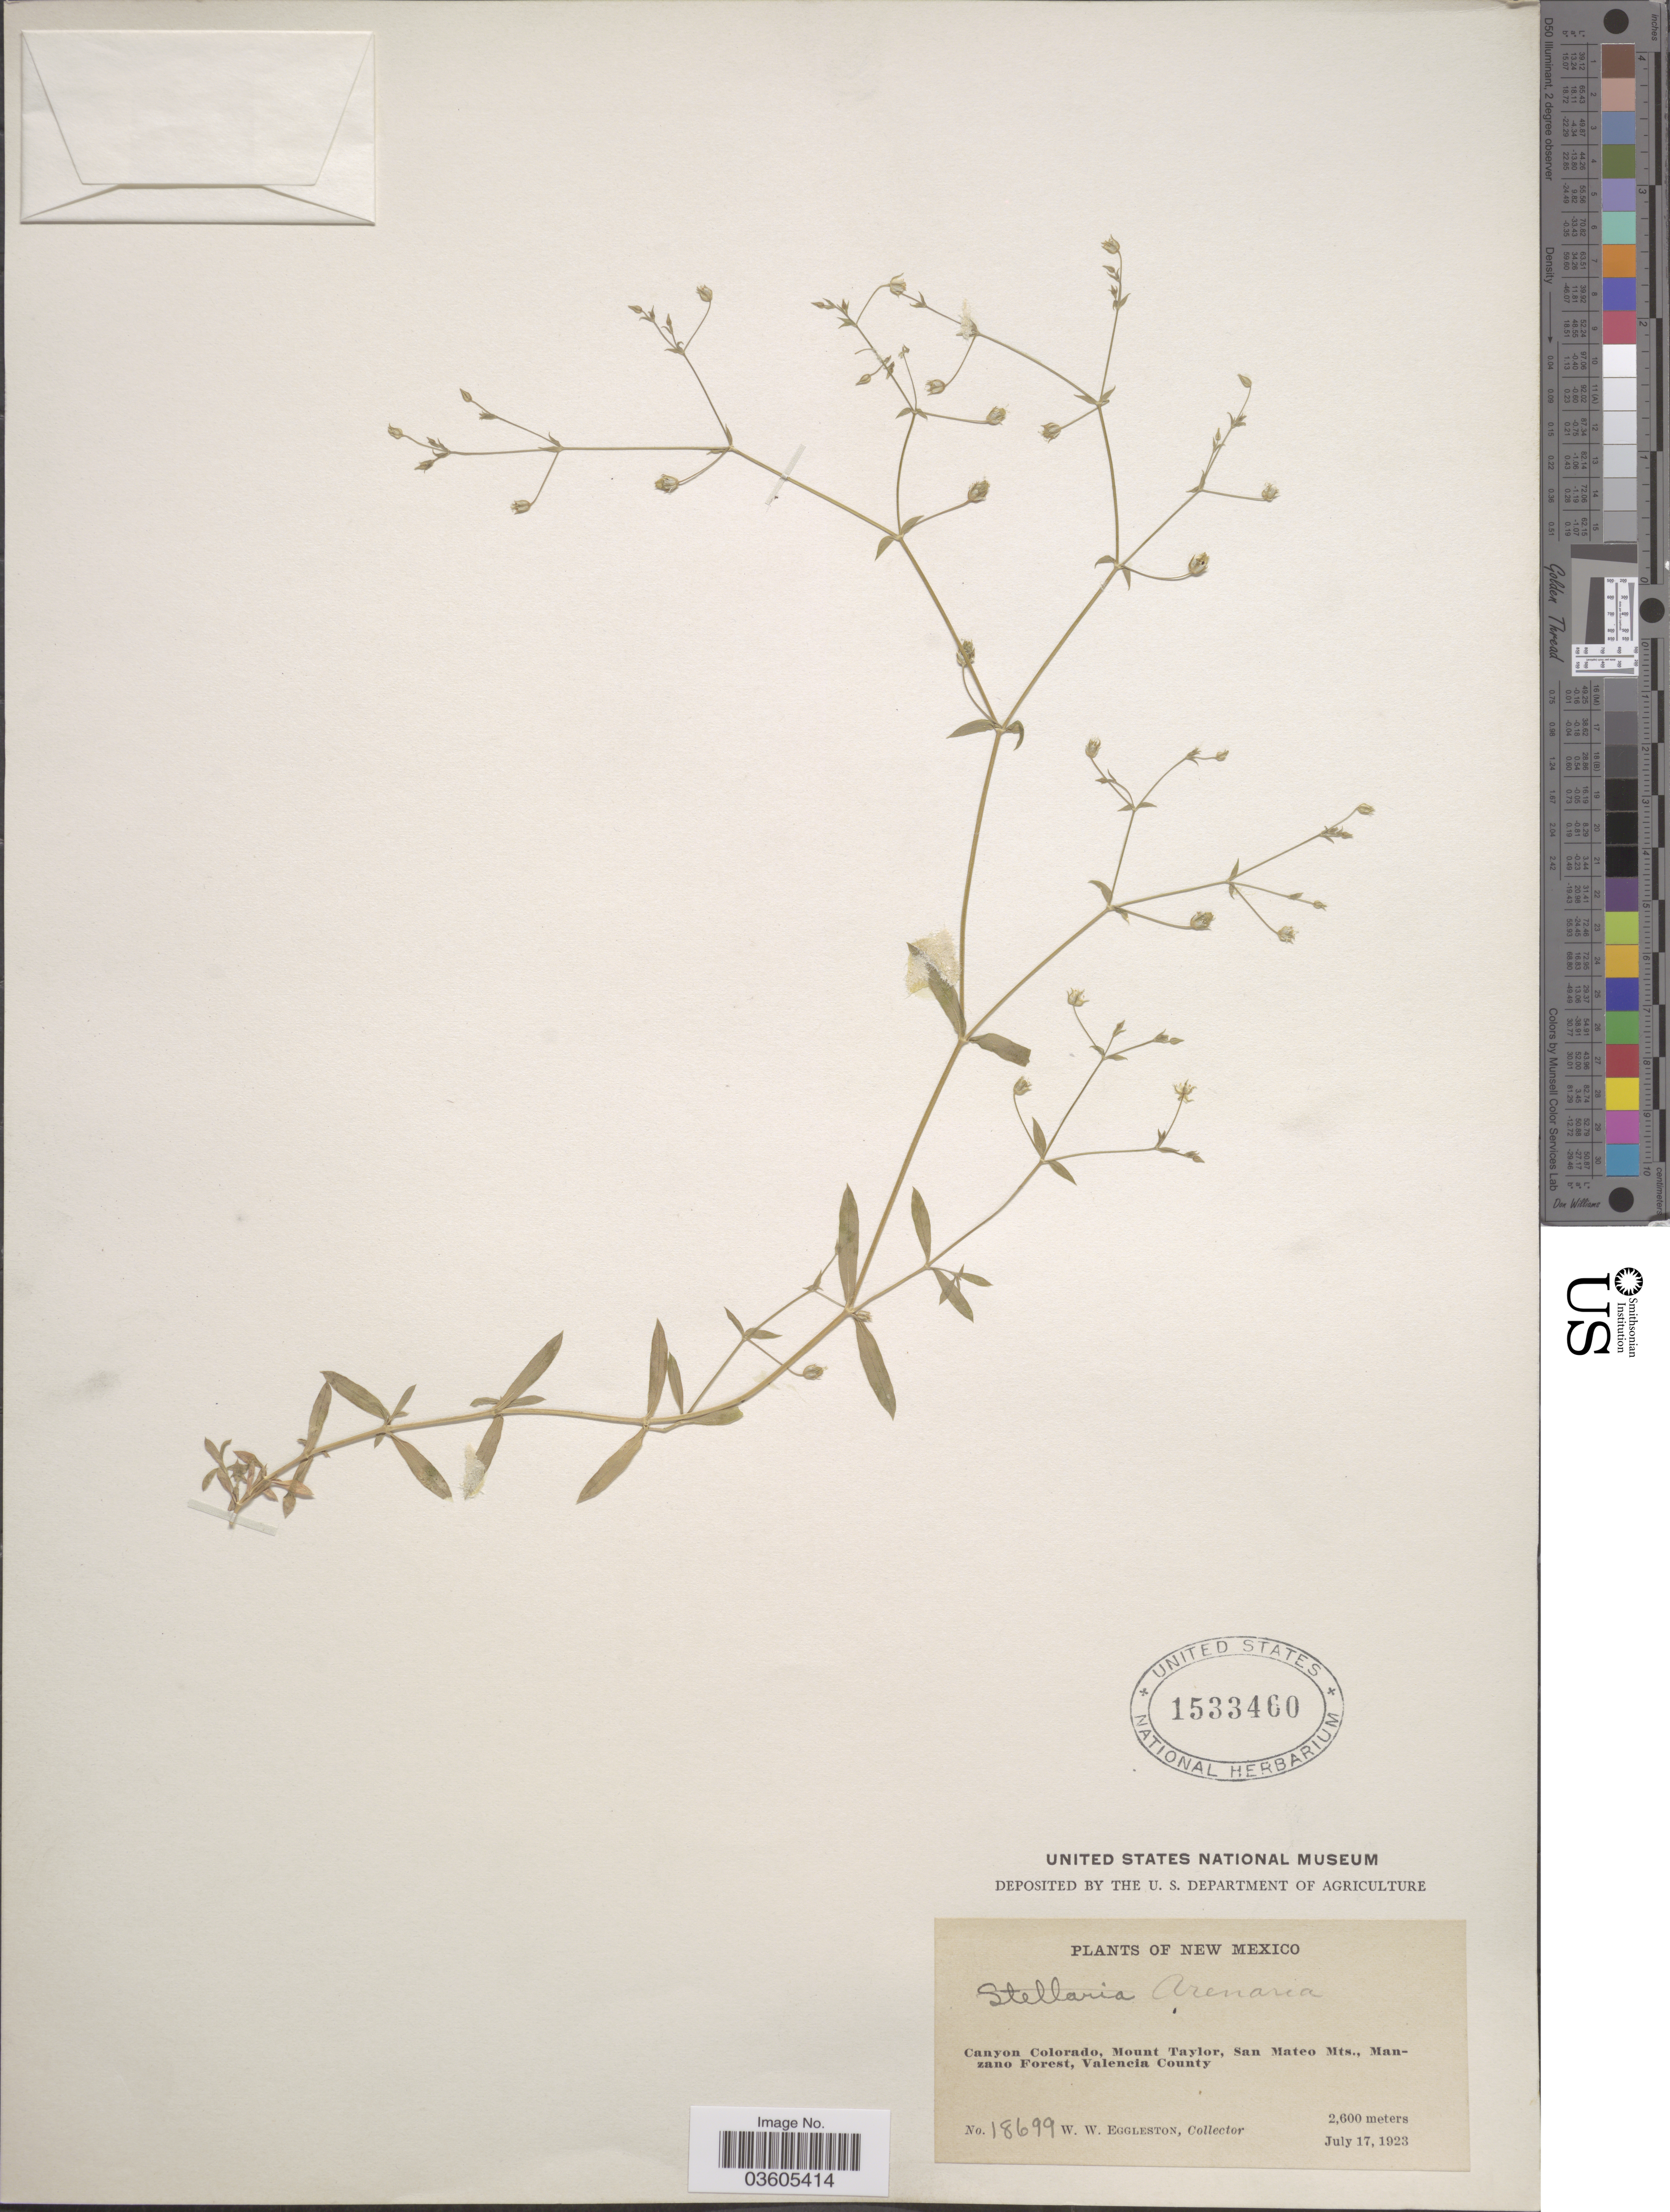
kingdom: Plantae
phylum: Tracheophyta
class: Magnoliopsida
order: Caryophyllales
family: Caryophyllaceae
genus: Arenaria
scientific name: Arenaria confusa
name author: Rydb.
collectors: W. W. Eggleston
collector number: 18699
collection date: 1923-07-17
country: United States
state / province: New Mexico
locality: Canyon Colorado, Mount Taylor, San Mateo Mts., Manzano Forest, Valencia County.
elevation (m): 2600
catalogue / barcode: US 1533460